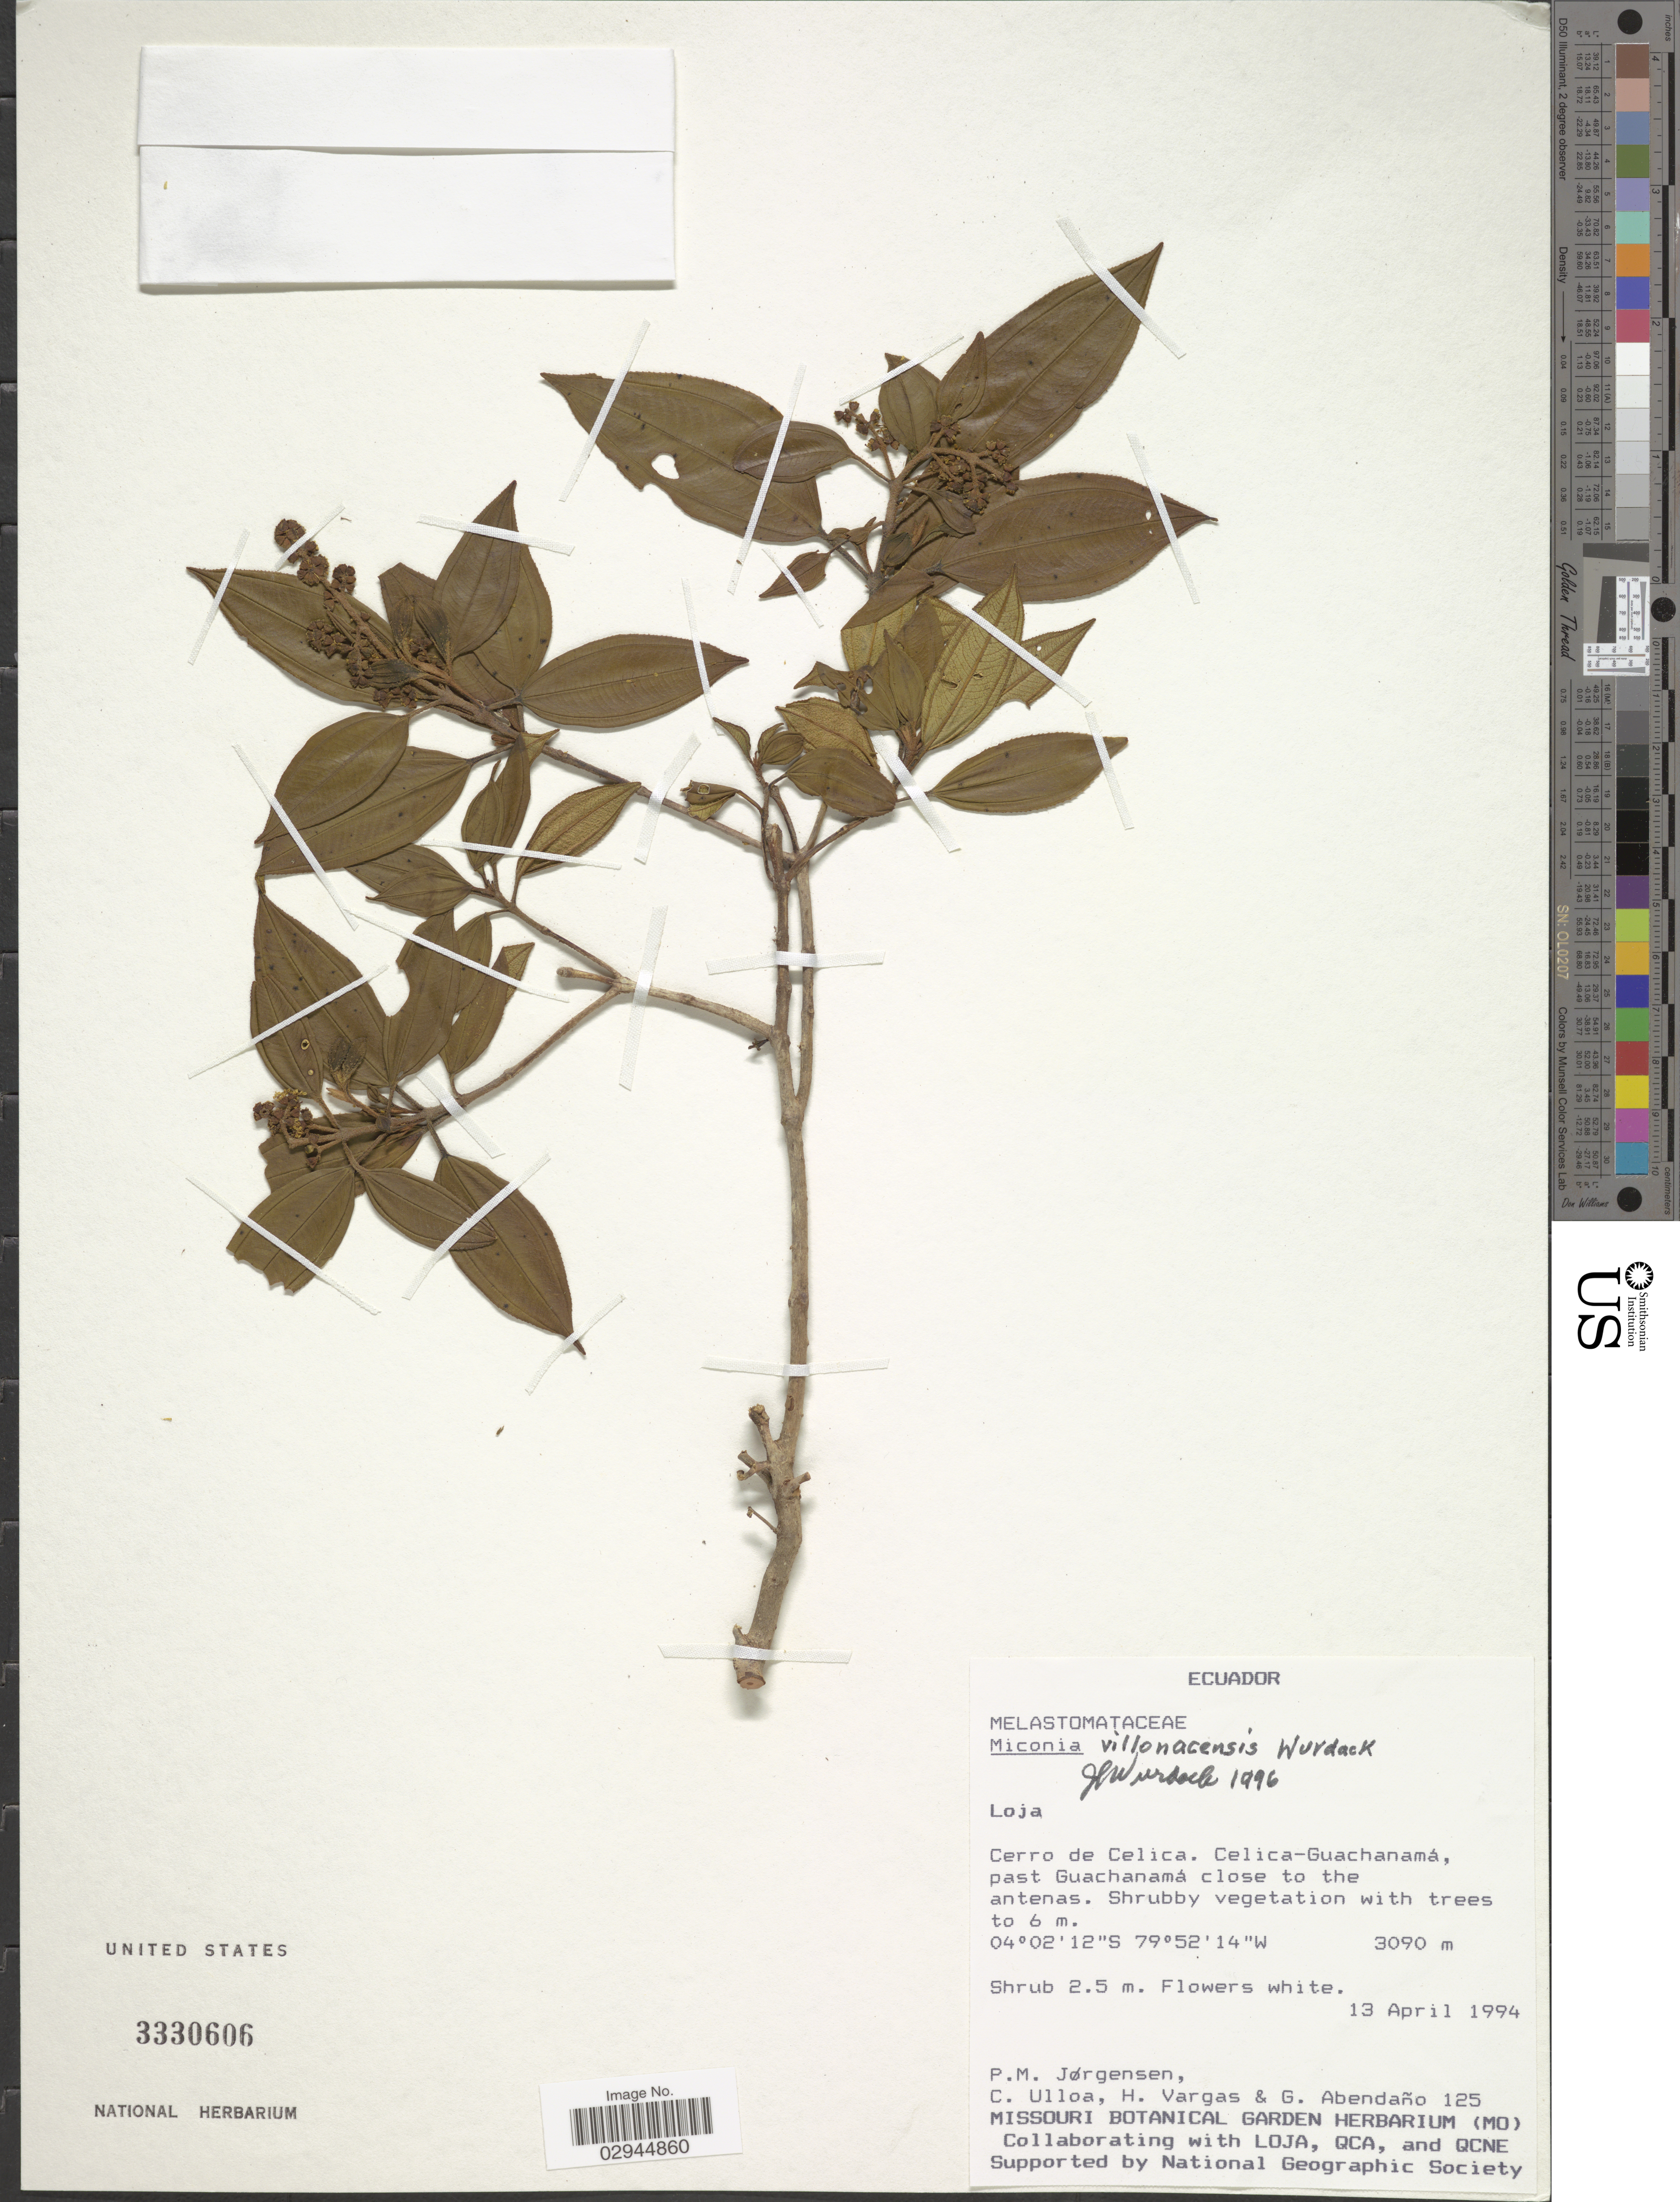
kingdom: Plantae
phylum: Tracheophyta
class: Magnoliopsida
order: Myrtales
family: Melastomataceae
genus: Miconia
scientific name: Miconia villonacensis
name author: Wurdack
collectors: P. Jørgensen, C. Ulloa, H. Vargas & G. Abendaño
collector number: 125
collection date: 1994-04-13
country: Ecuador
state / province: Loja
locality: Cerro de Celica. Celica-Guachanamá, past Guachanamá.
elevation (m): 3090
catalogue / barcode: US 3330606